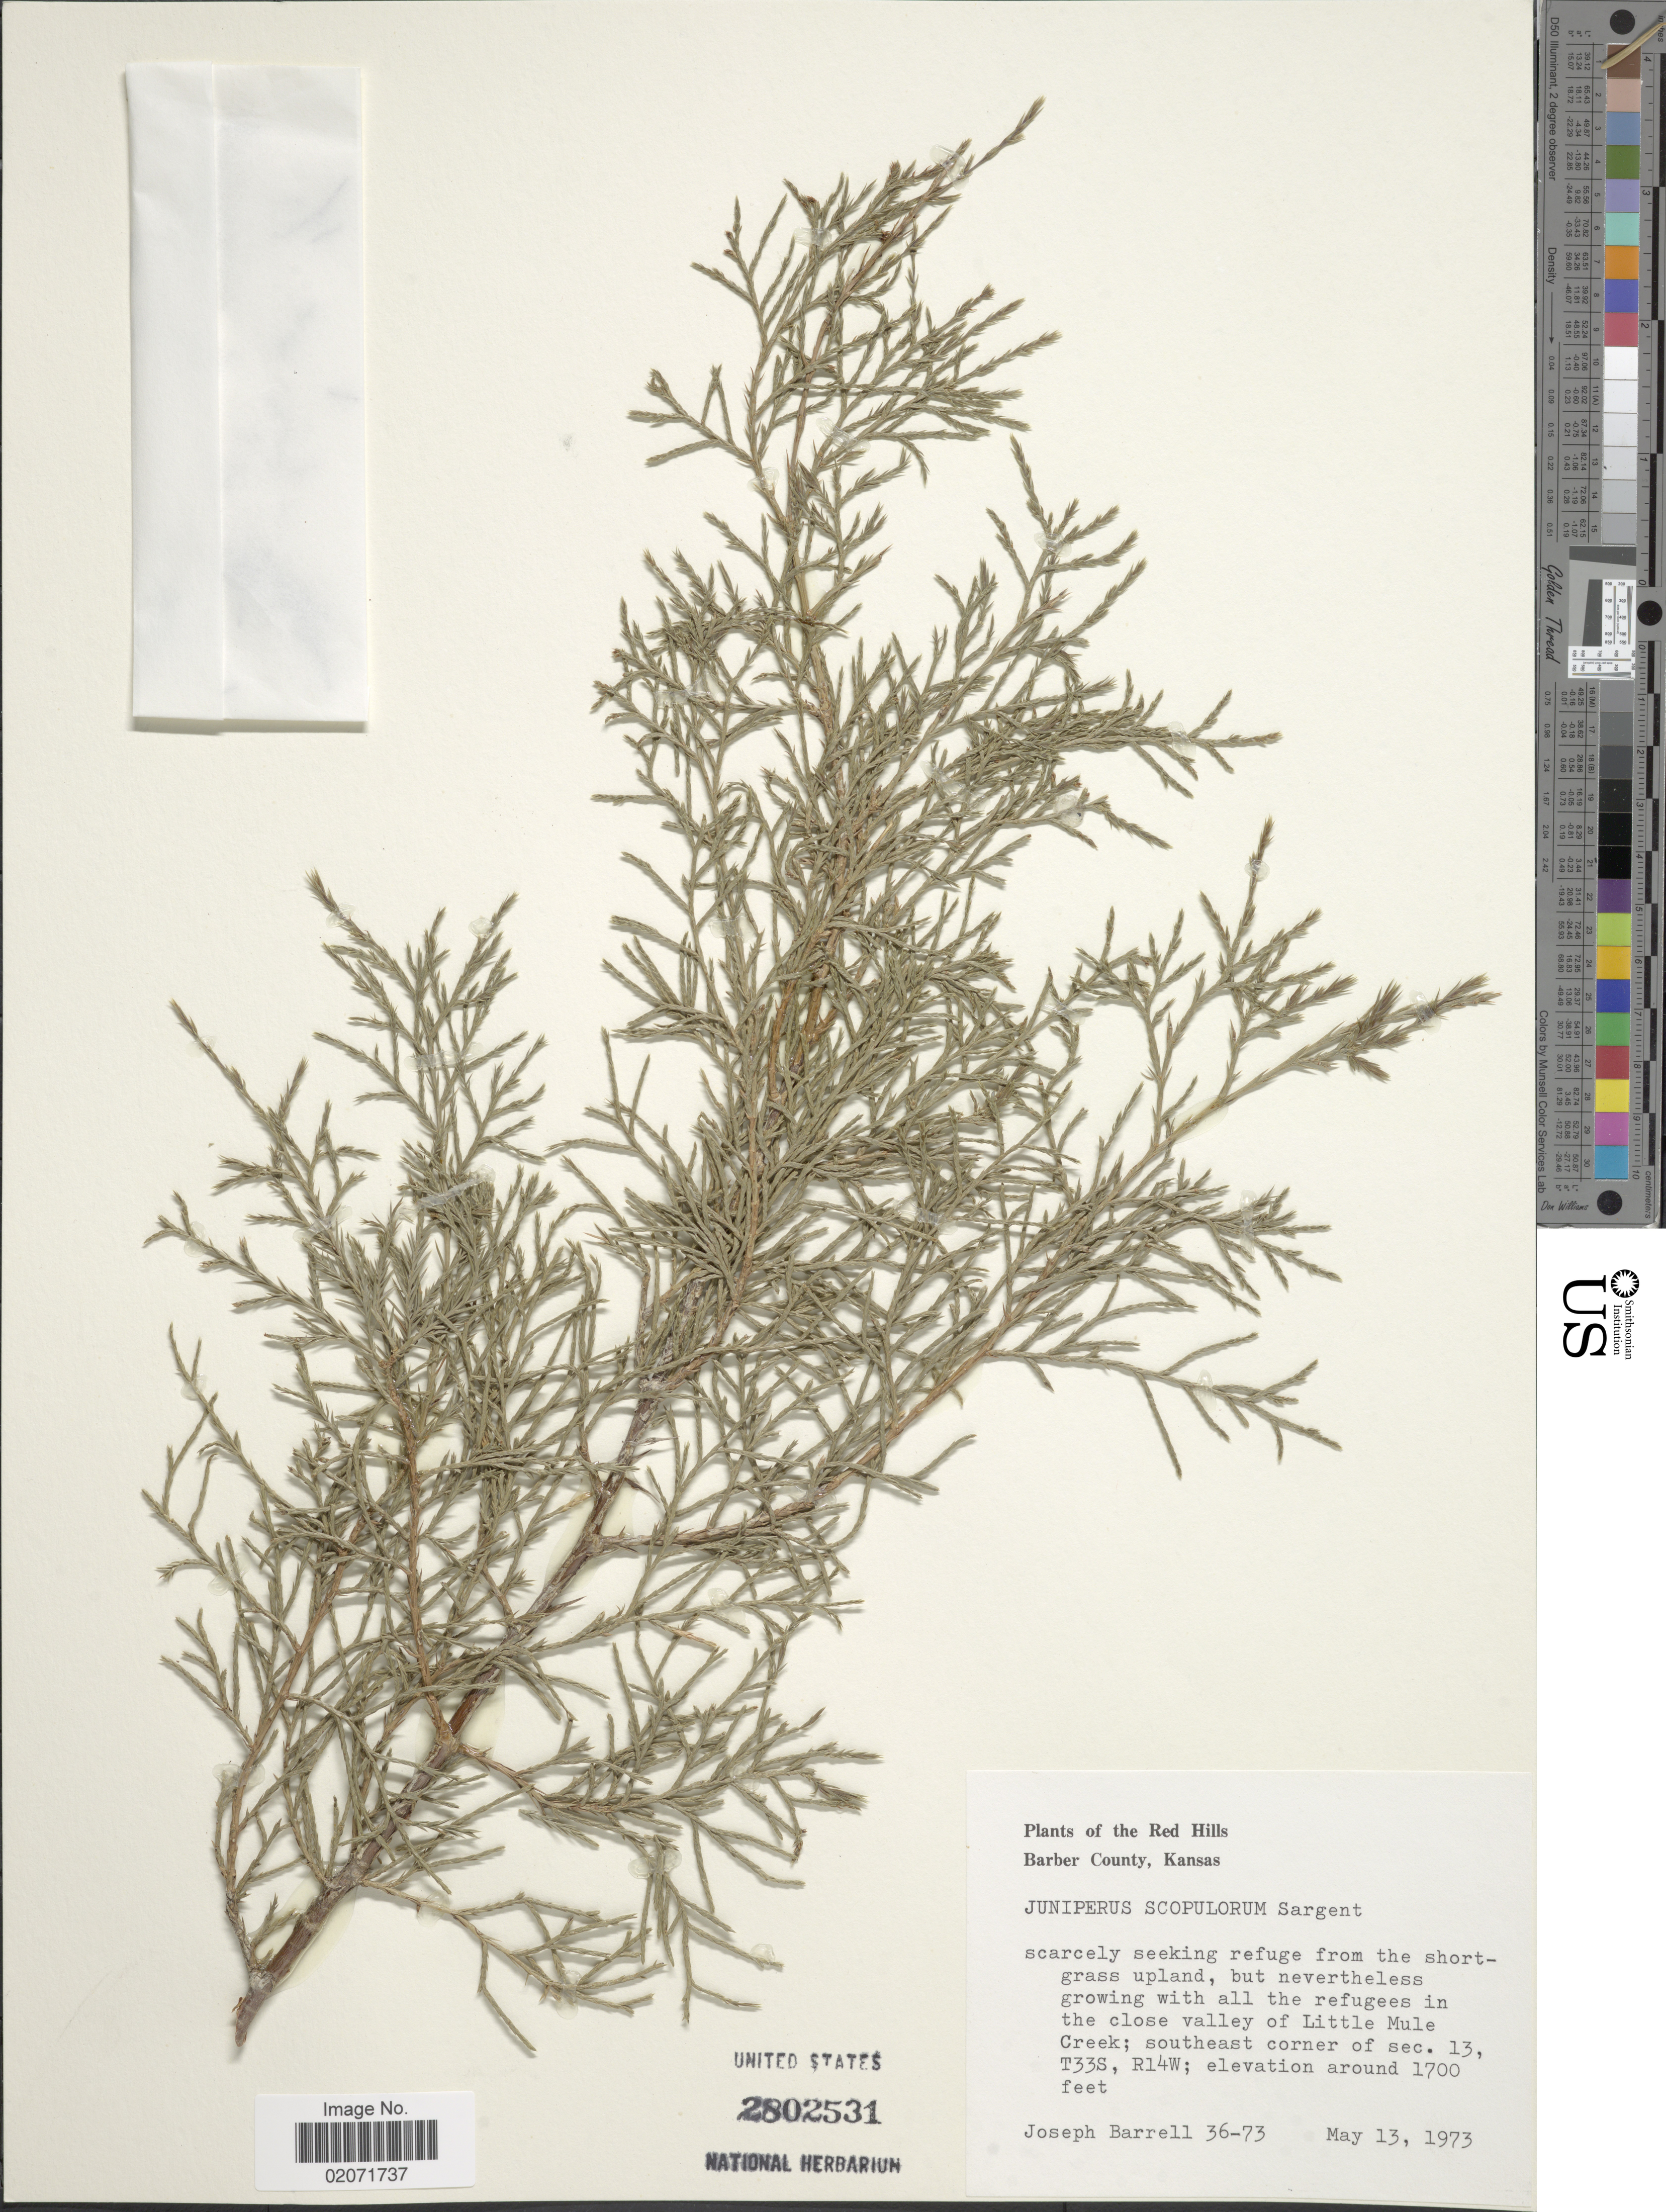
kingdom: Plantae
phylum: Tracheophyta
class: Pinopsida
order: Pinales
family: Cupressaceae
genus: Juniperus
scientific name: Juniperus scopulorum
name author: Sarg.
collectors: J. Barrell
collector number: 36-73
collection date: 1973-03-13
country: United States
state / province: Kansas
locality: The Red Hills Barber County, but nevertheless growing with all the refugees in the close valley of Little Mule Creek; southeast corner of sec. 13, T3S, R14W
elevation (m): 518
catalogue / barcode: US 2802531